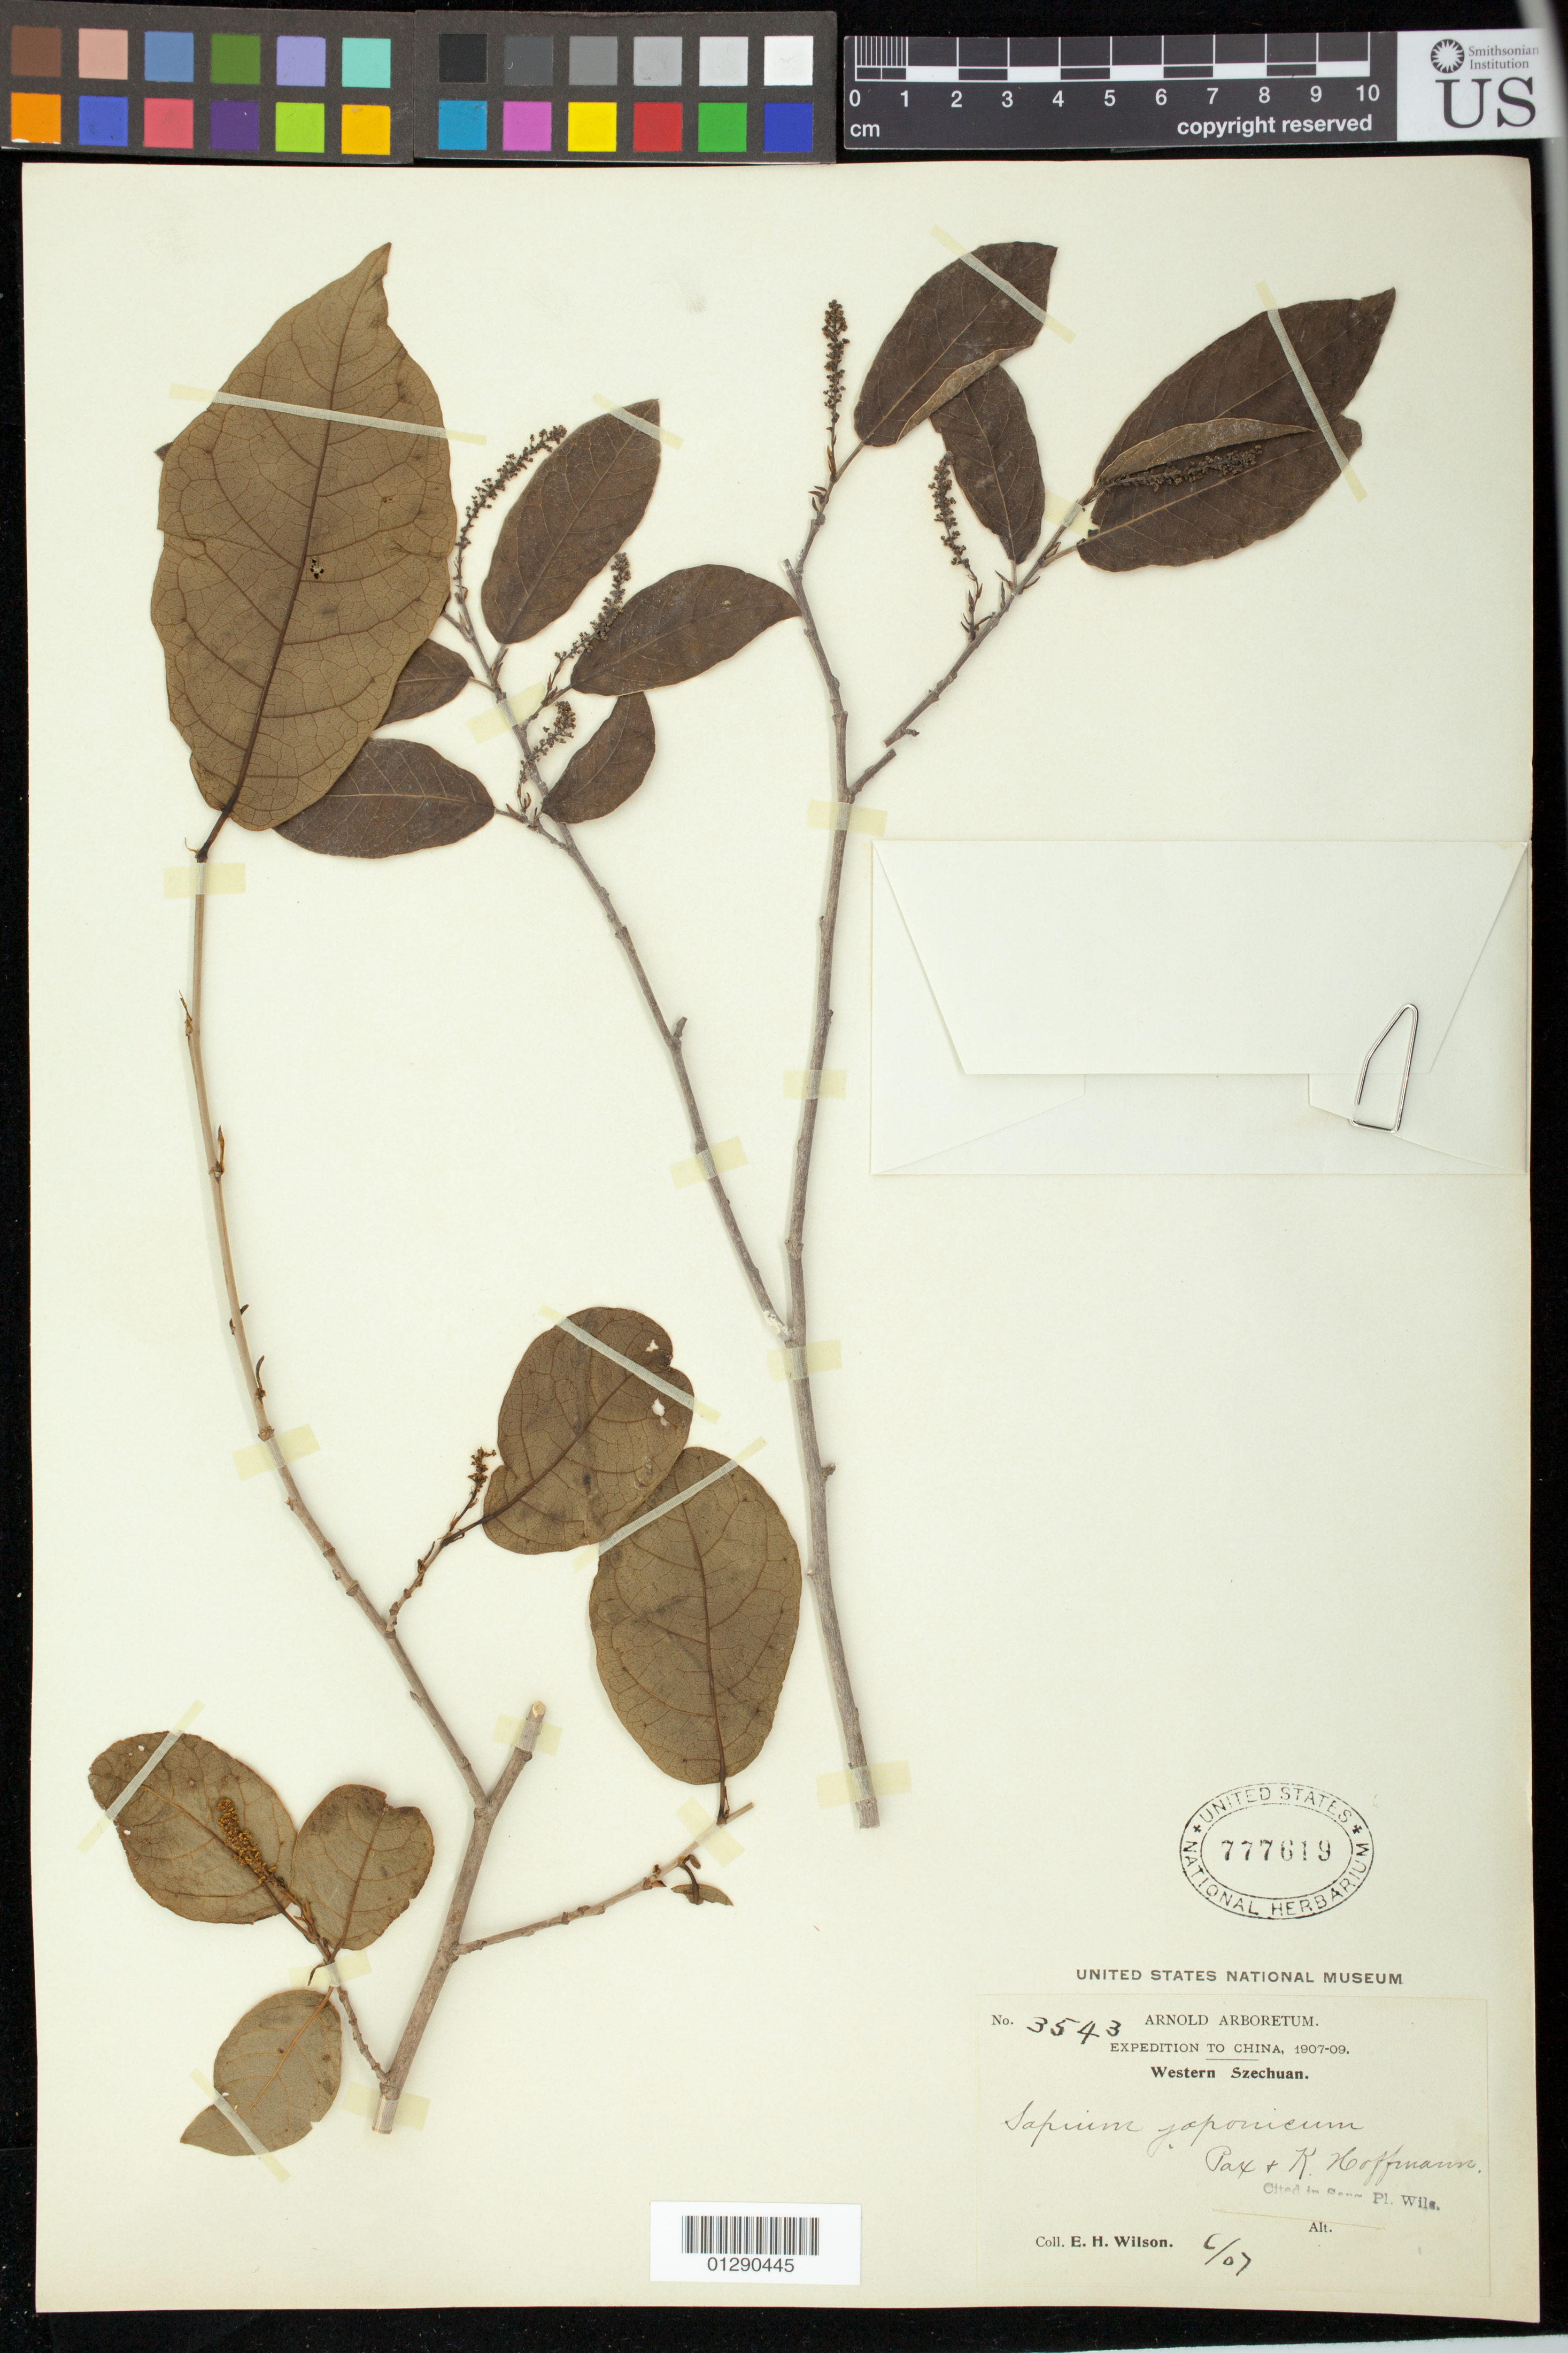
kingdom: Plantae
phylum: Tracheophyta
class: Magnoliopsida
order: Malpighiales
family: Euphorbiaceae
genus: Sapium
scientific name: Sapium japonicum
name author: (Siebold & Zucc.) Pax & K. Hoffm.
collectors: E. Wilson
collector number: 3543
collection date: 1907-06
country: China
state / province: Sichuan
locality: Western Szechuan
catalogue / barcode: US 777619